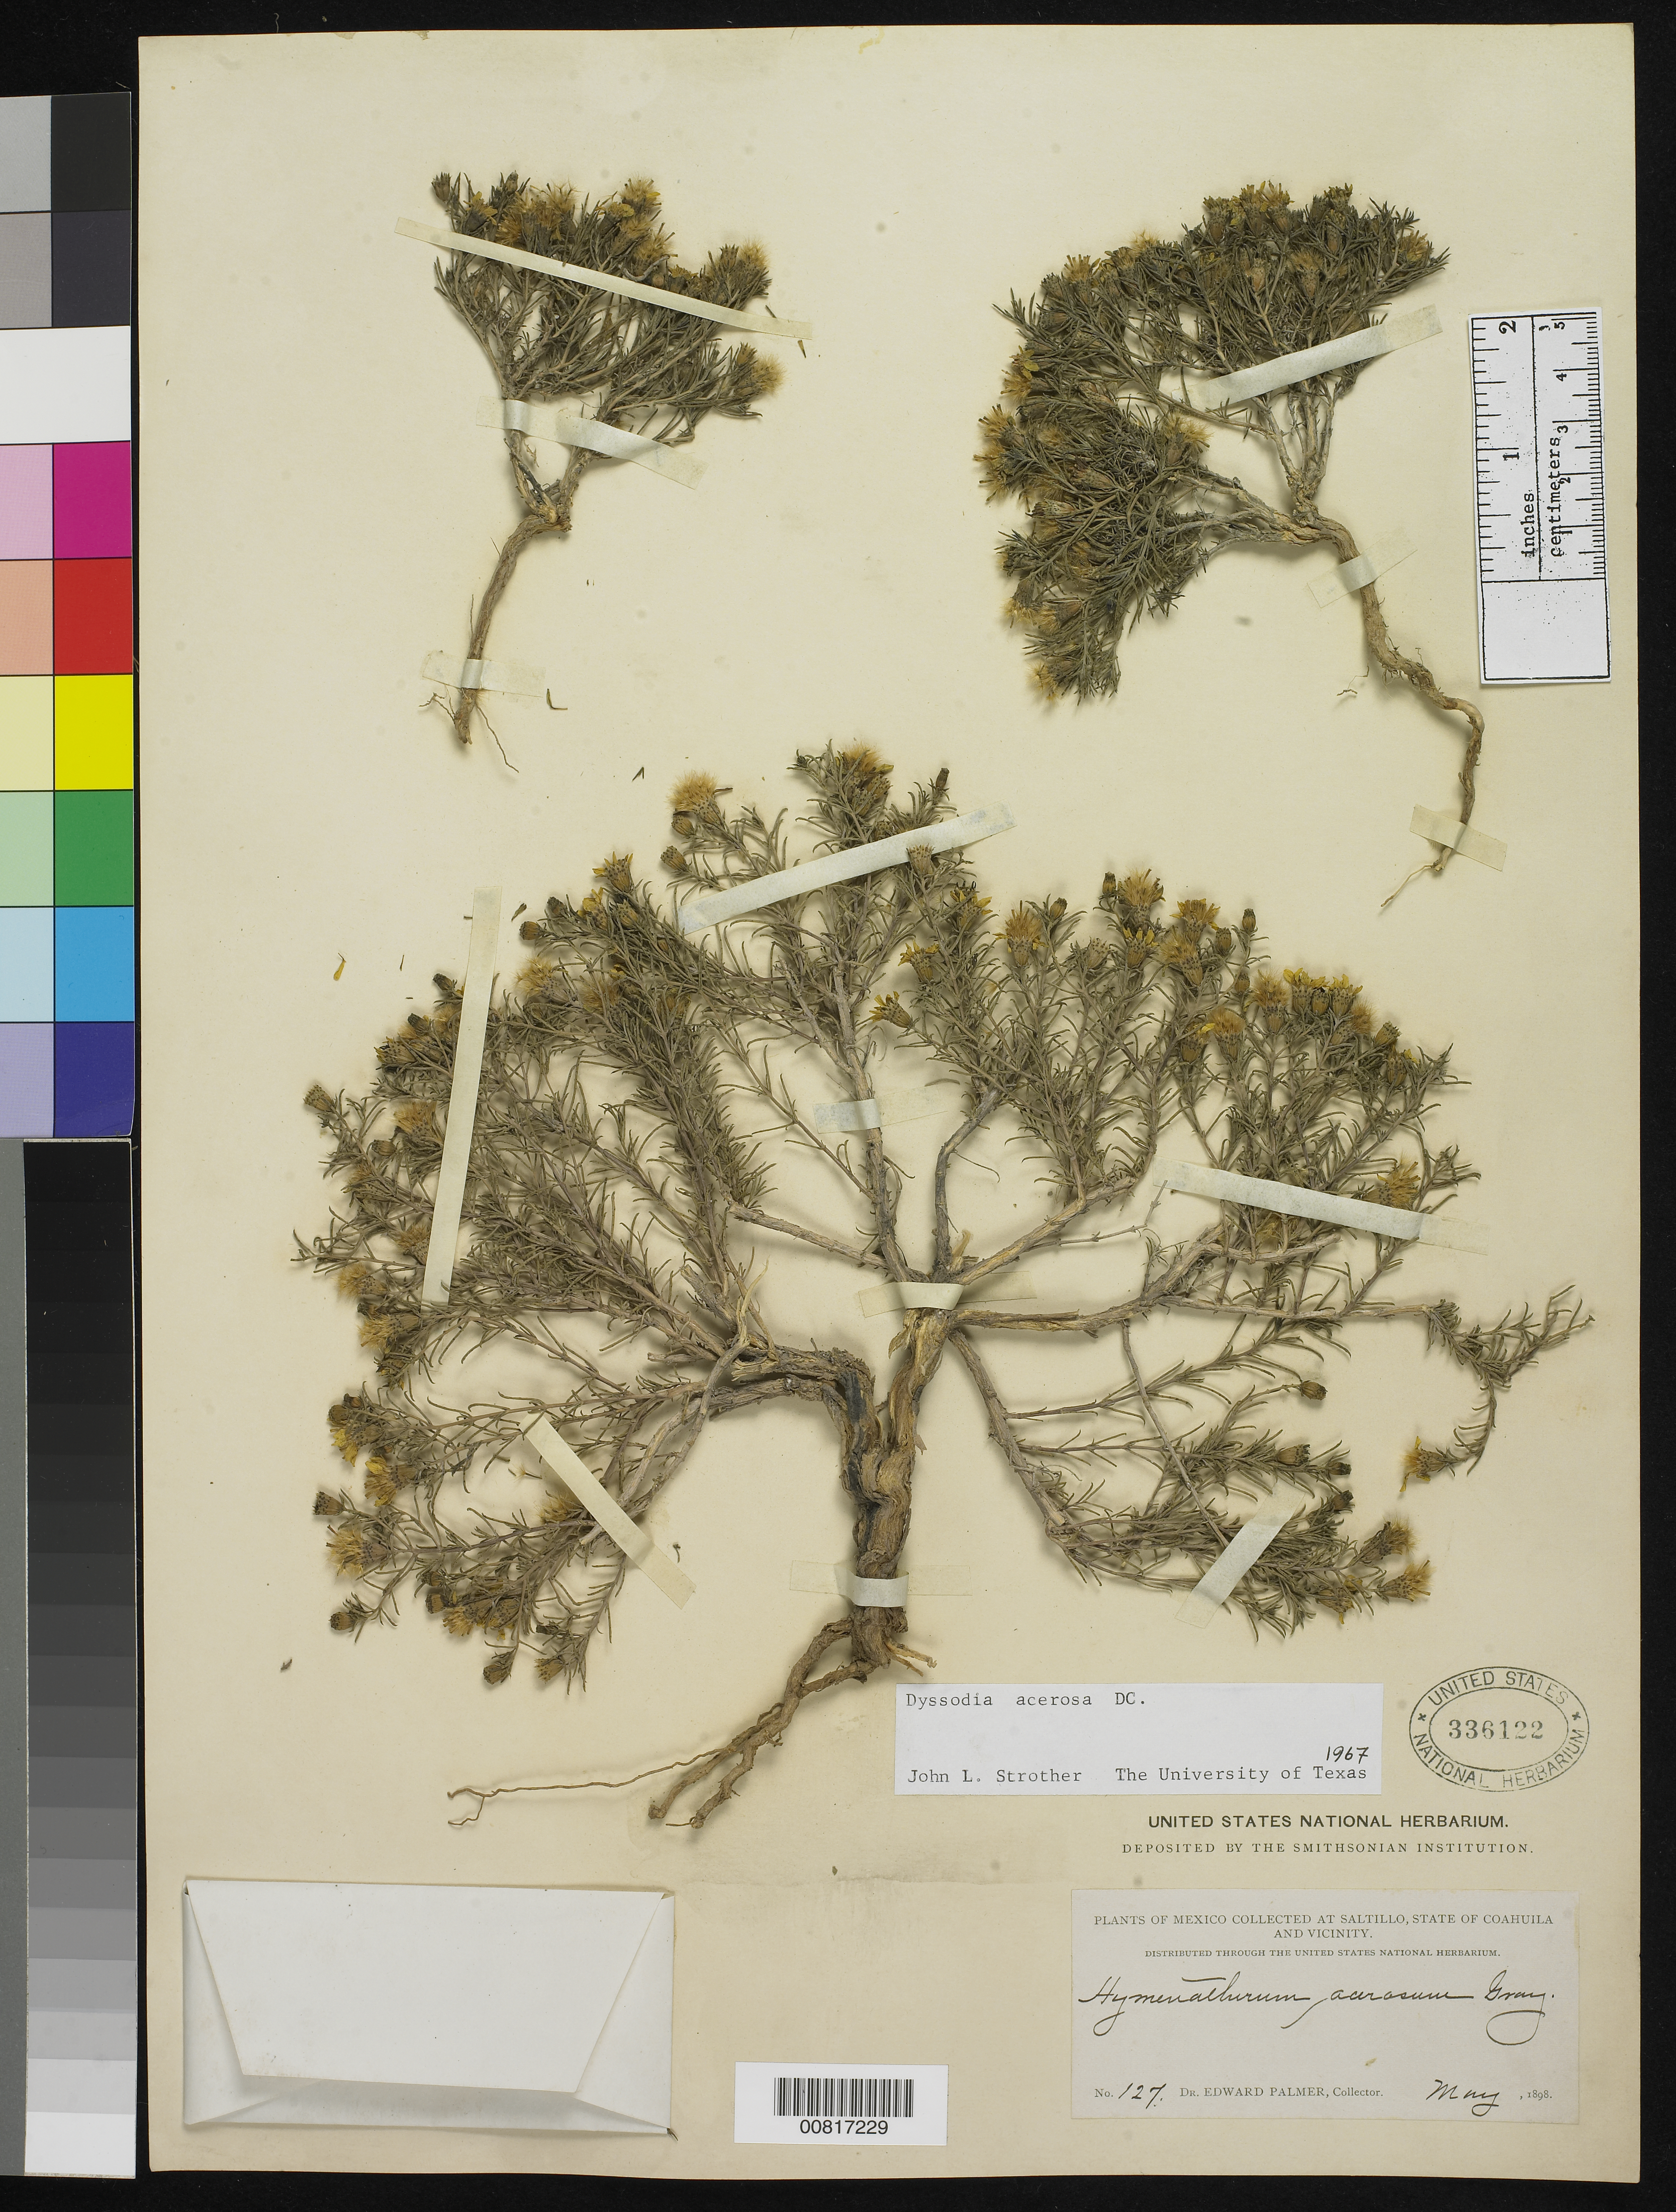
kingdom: Plantae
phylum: Tracheophyta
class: Magnoliopsida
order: Asterales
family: Asteraceae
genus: Dyssodia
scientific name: Dyssodia acerosa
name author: DC.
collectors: E. Palmer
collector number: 127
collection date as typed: May 1898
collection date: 1898-05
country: Mexico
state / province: Coahuila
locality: Saltillo, Coahuila and vicinity.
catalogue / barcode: US 336122